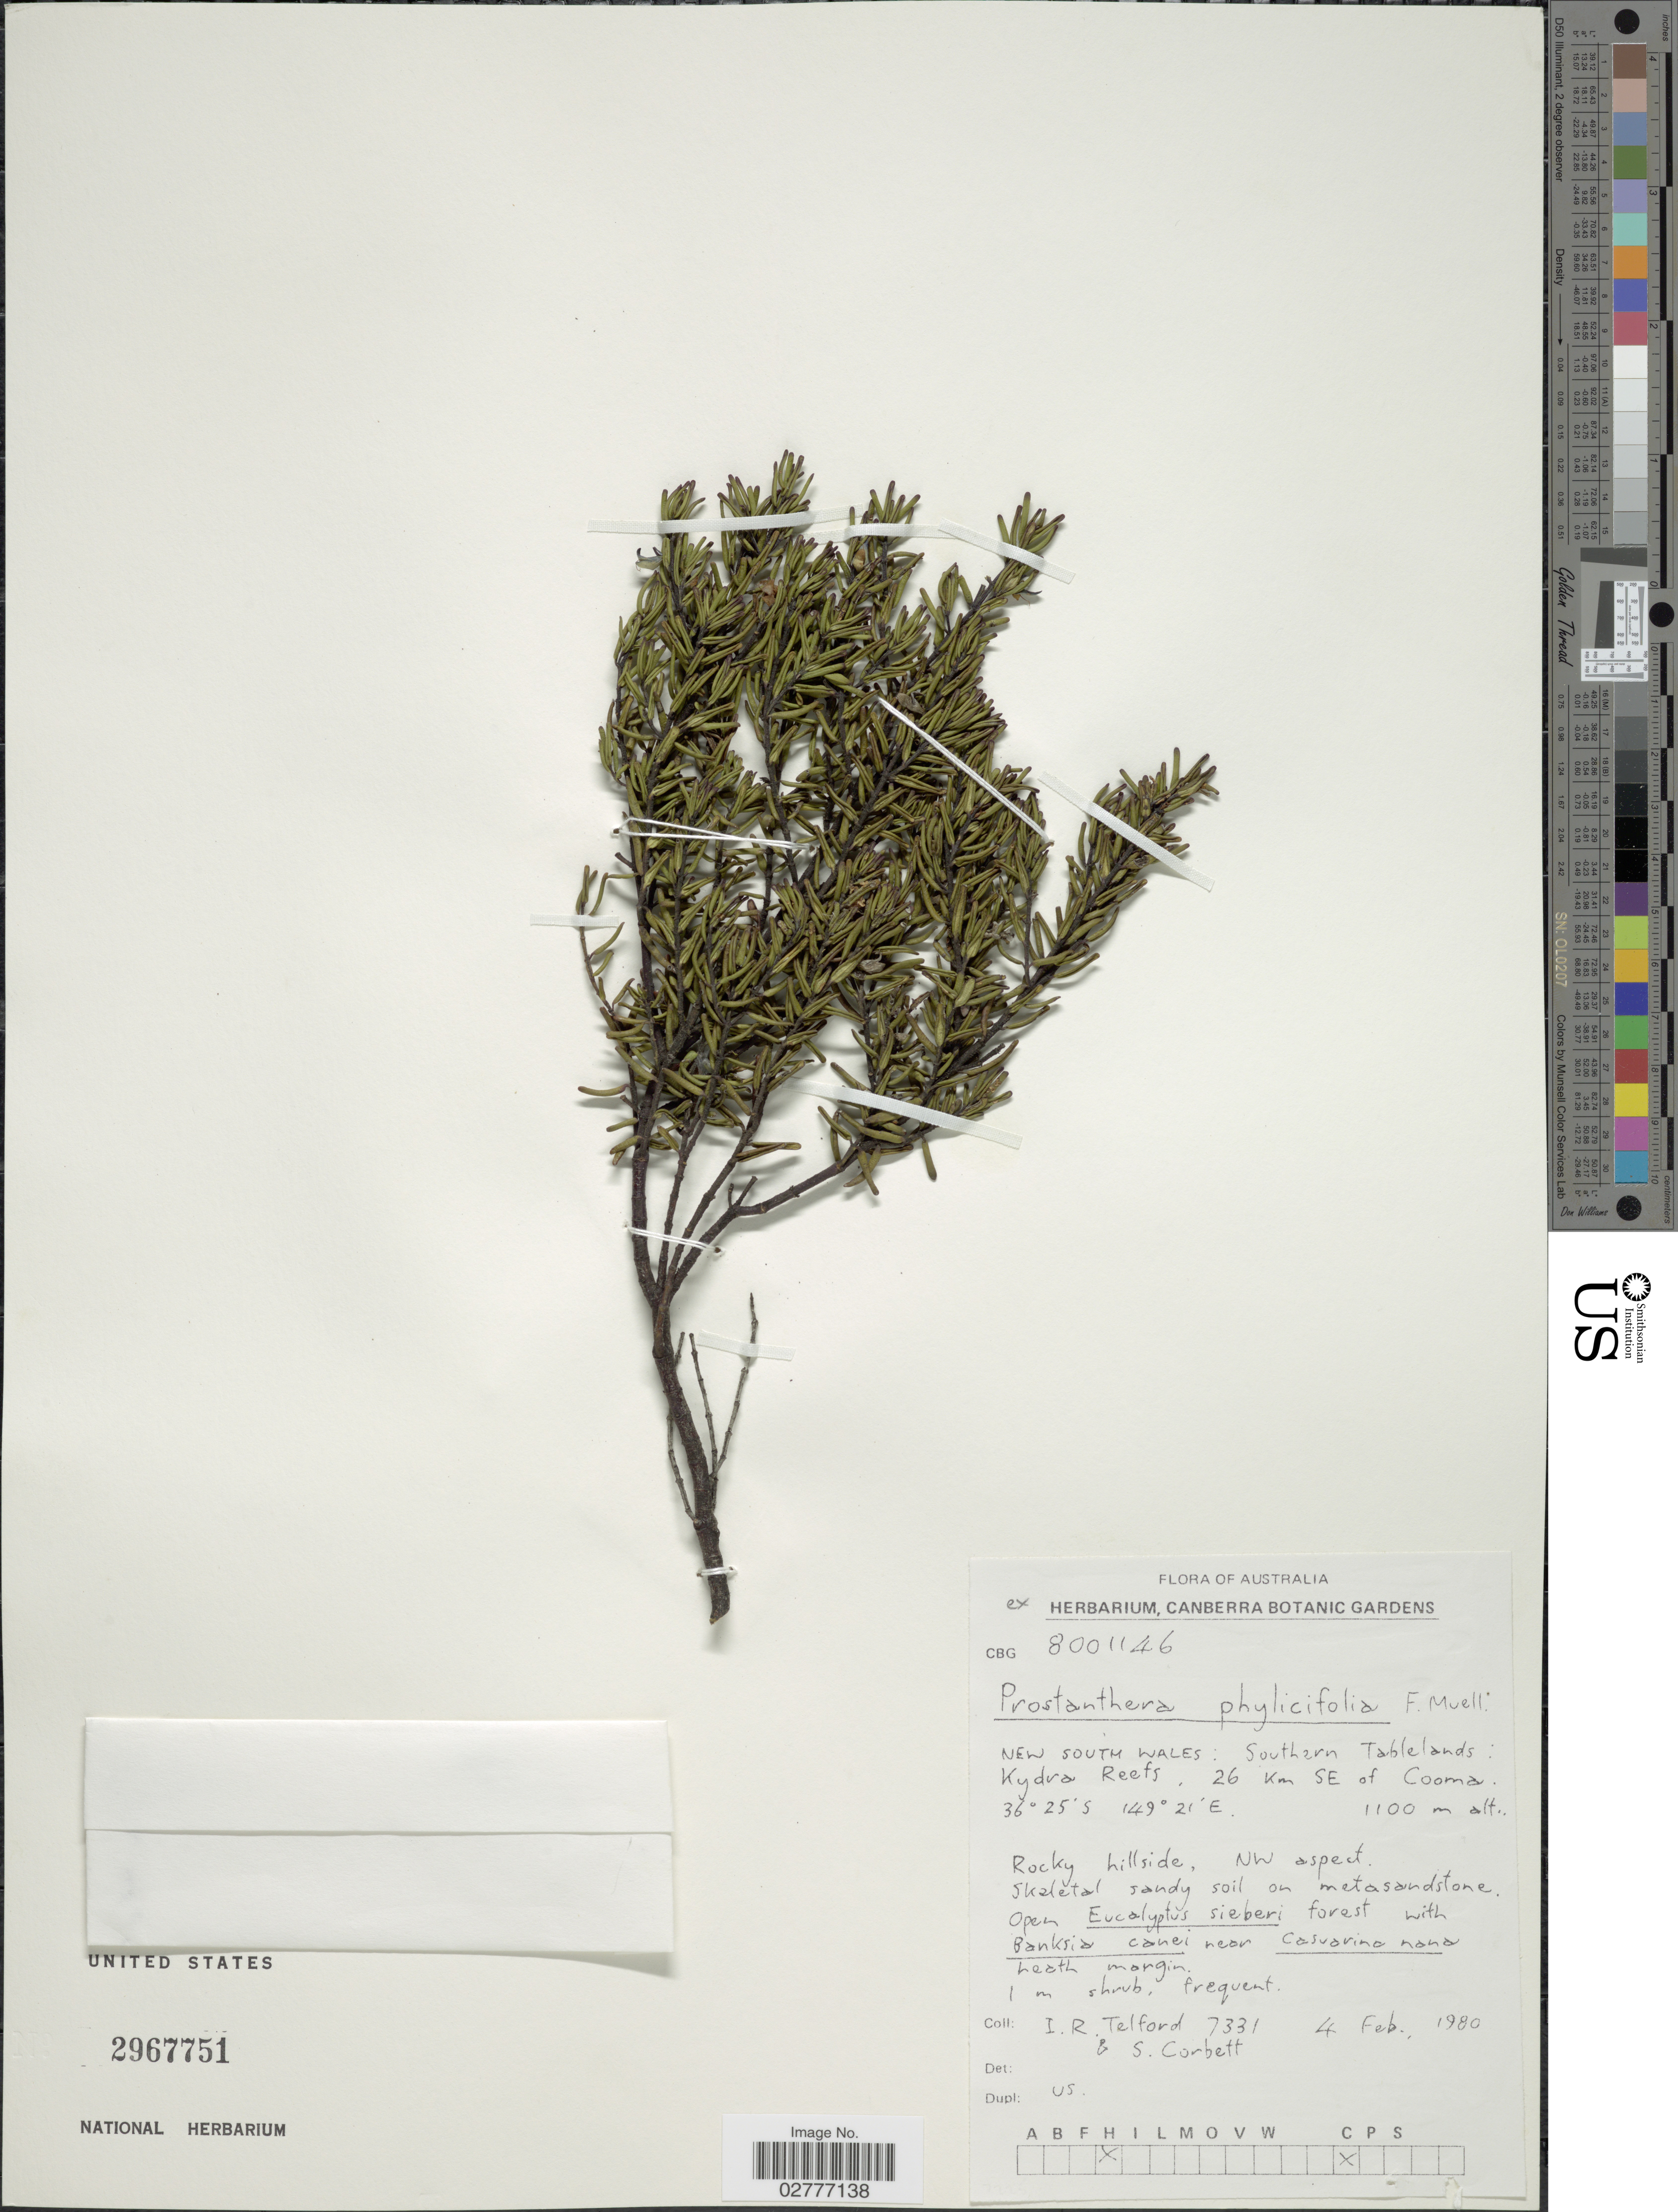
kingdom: Plantae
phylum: Tracheophyta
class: Magnoliopsida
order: Lamiales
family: Lamiaceae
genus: Prostanthera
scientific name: Prostanthera phylicifolia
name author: F. Muell.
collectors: I. R. Telford & S. Corbett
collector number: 7331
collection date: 1980-02-04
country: Australia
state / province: New South Wales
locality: Southern Tablelands: Kydra Reefs, 26 km SE of Cooma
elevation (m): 1100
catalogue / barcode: US 2967751